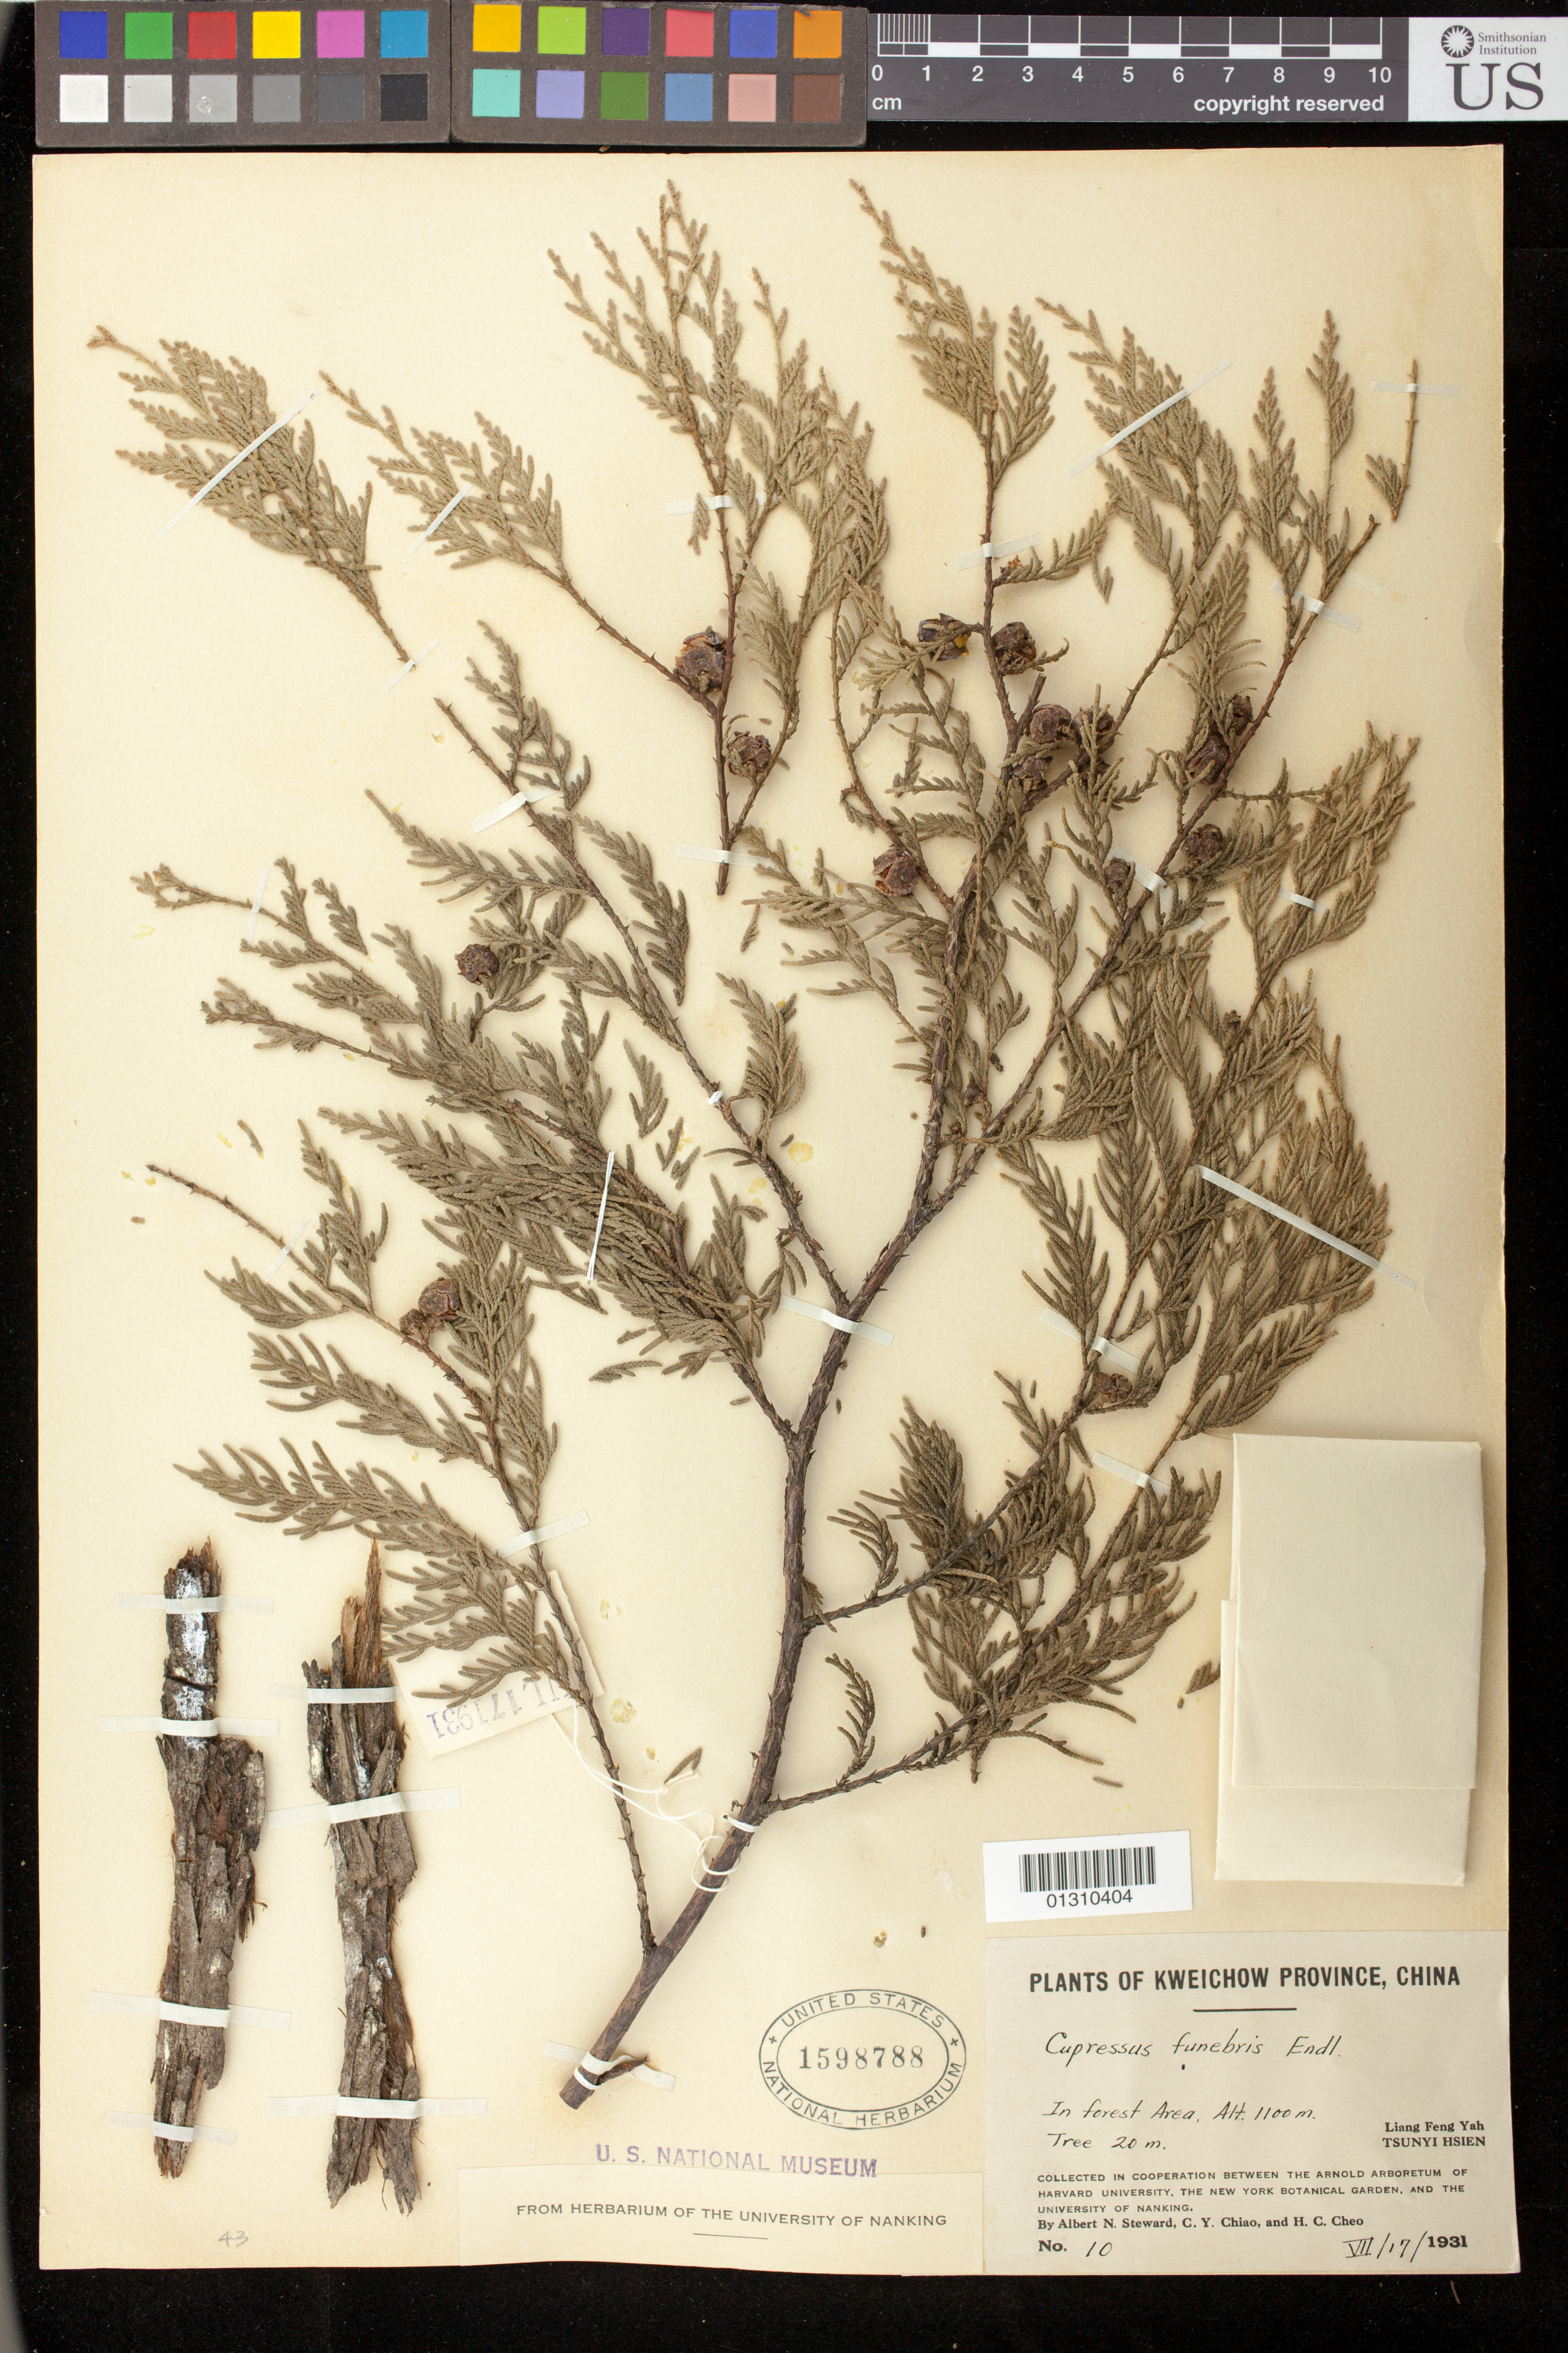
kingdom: Plantae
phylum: Tracheophyta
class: Pinopsida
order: Pinales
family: Cupressaceae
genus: Cupressus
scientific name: Cupressus funebris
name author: Endl.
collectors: A. N. Steward, C. Y. Chiao & H. Cheo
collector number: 10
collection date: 1931-07-17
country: China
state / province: Guizhou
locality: Kweichow, Liang Feng Yah, Tsunyi Hsien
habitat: forest area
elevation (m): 1100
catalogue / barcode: US 1598788